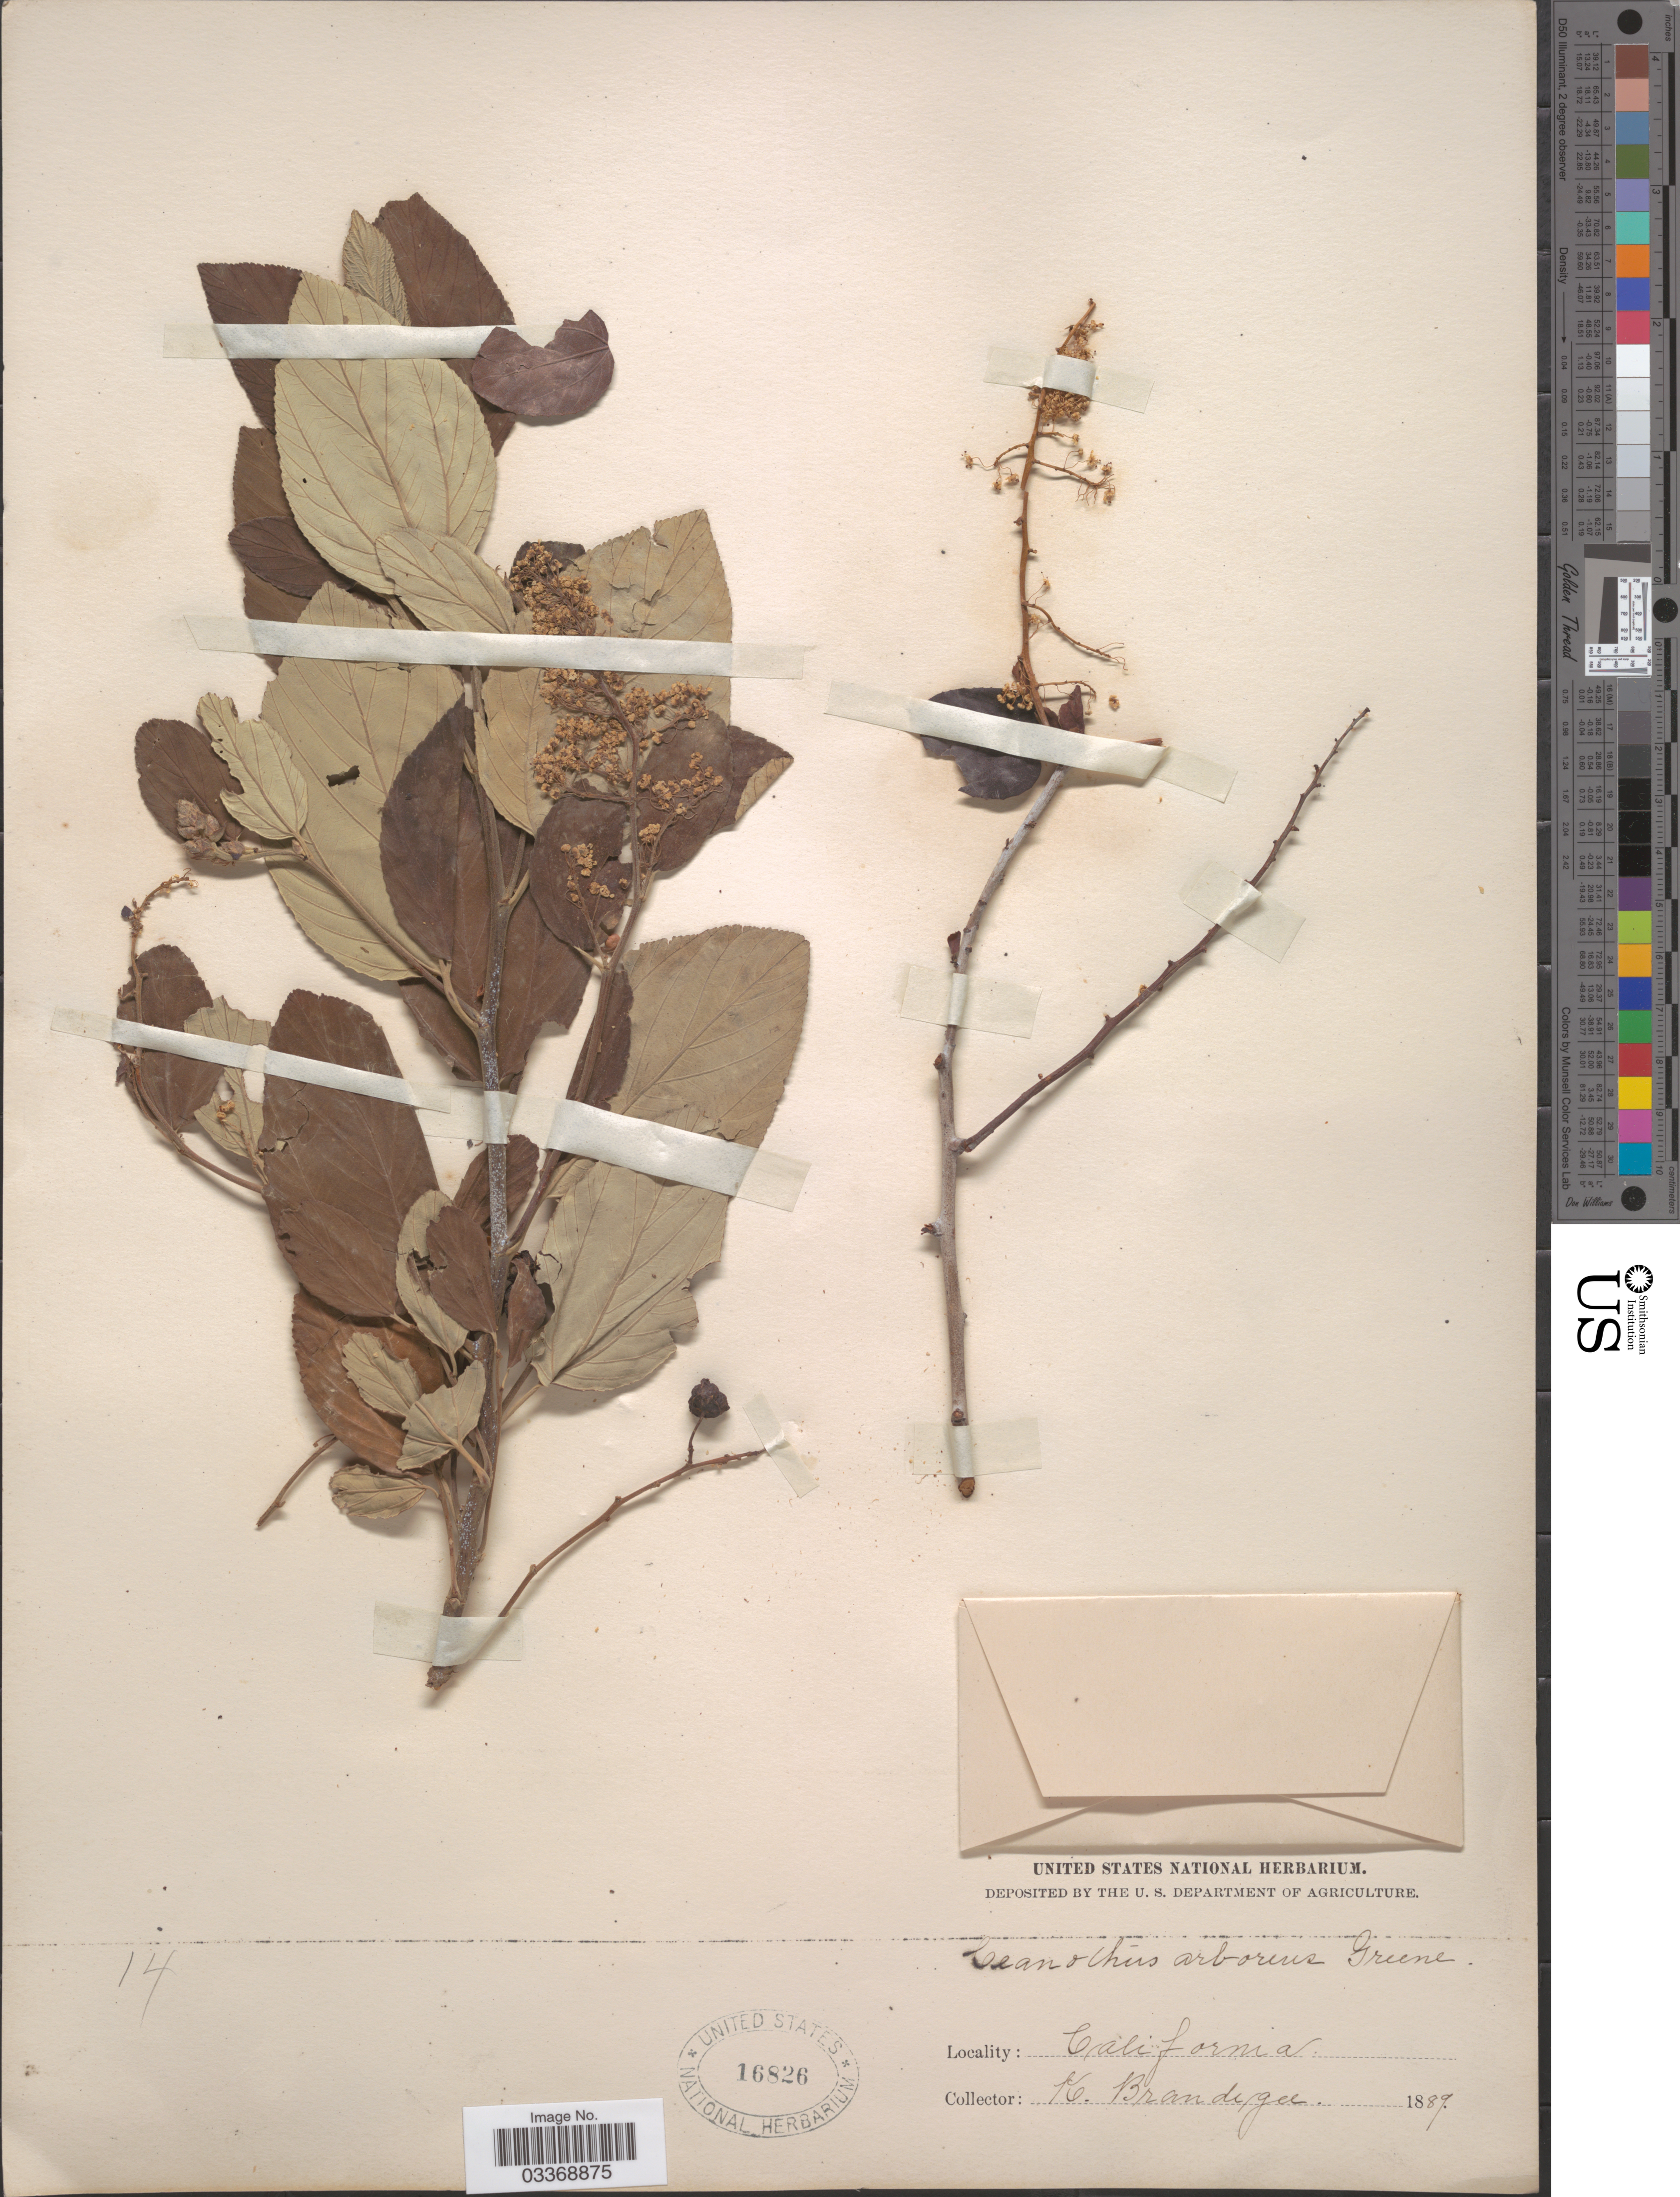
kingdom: Plantae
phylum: Tracheophyta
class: Magnoliopsida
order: Rosales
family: Rhamnaceae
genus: Ceanothus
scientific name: Ceanothus arboreus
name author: Greene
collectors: K. Brandegee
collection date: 1889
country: United States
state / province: California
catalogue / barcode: US 16826